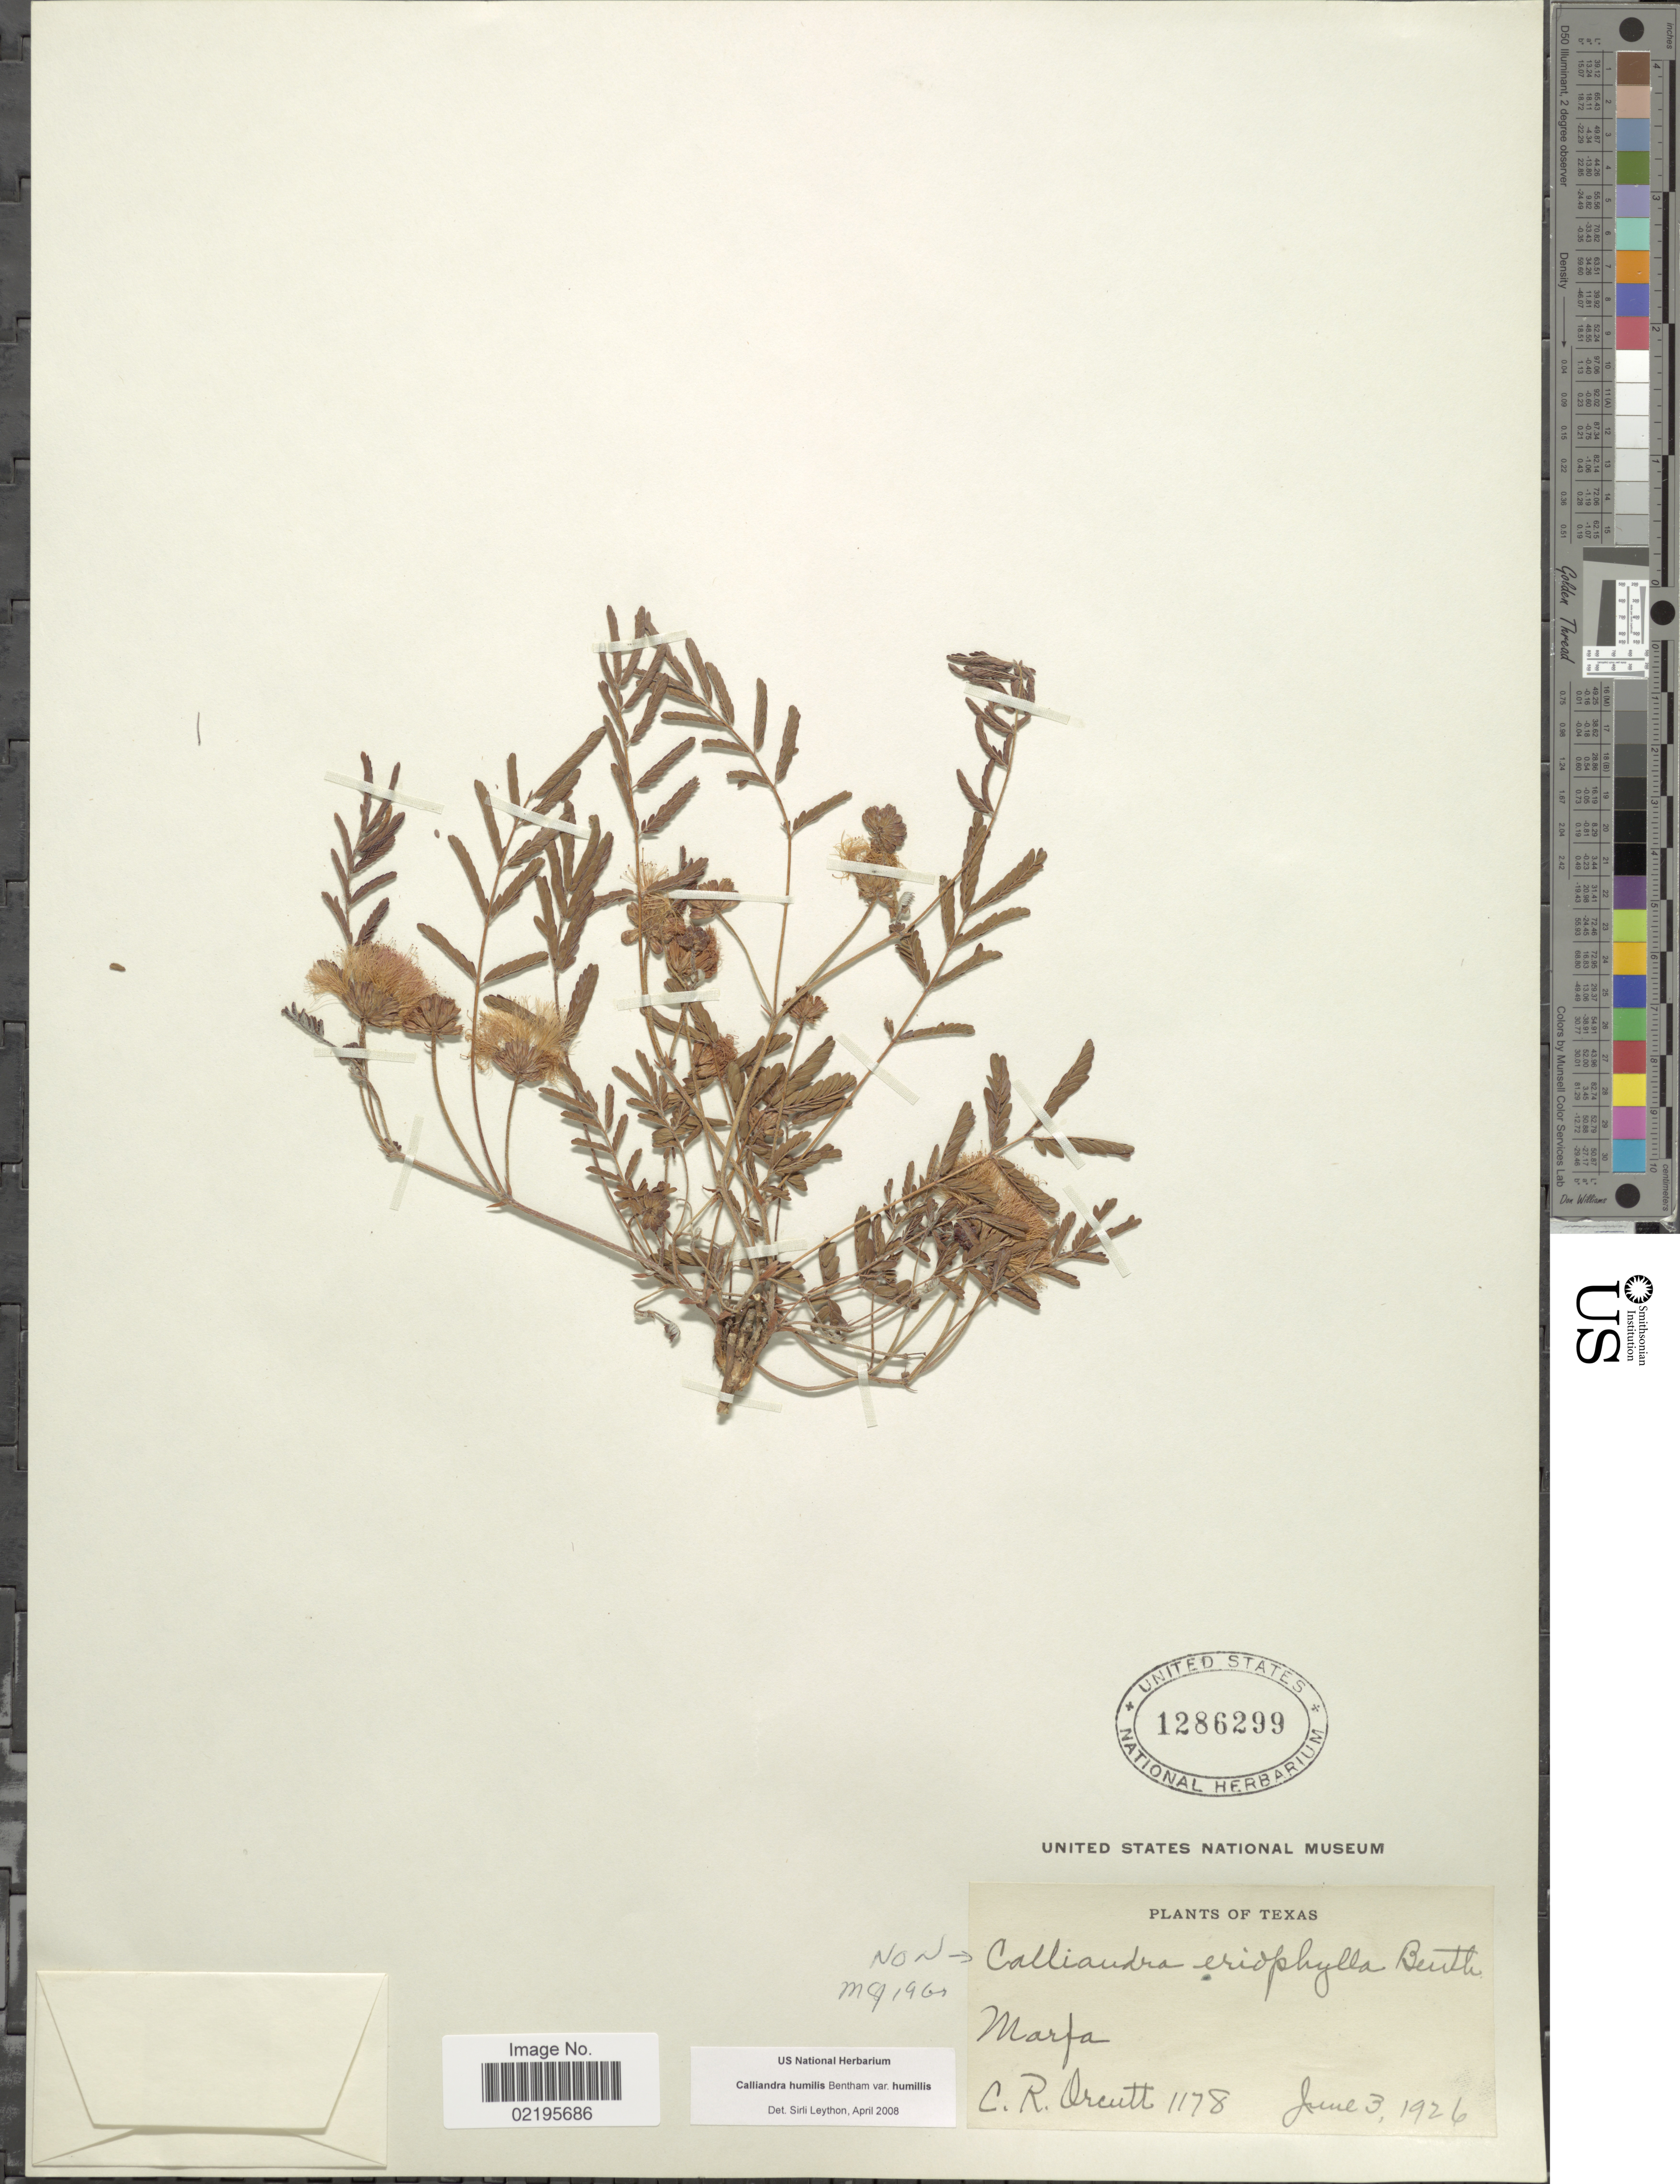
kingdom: Plantae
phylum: Tracheophyta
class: Magnoliopsida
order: Fabales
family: Fabaceae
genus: Calliandra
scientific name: Calliandra humilis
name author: Benth.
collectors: C. R. Orcutt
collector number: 1178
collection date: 1926-06-03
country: United States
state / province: Texas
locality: Marfa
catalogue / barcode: US 1286299